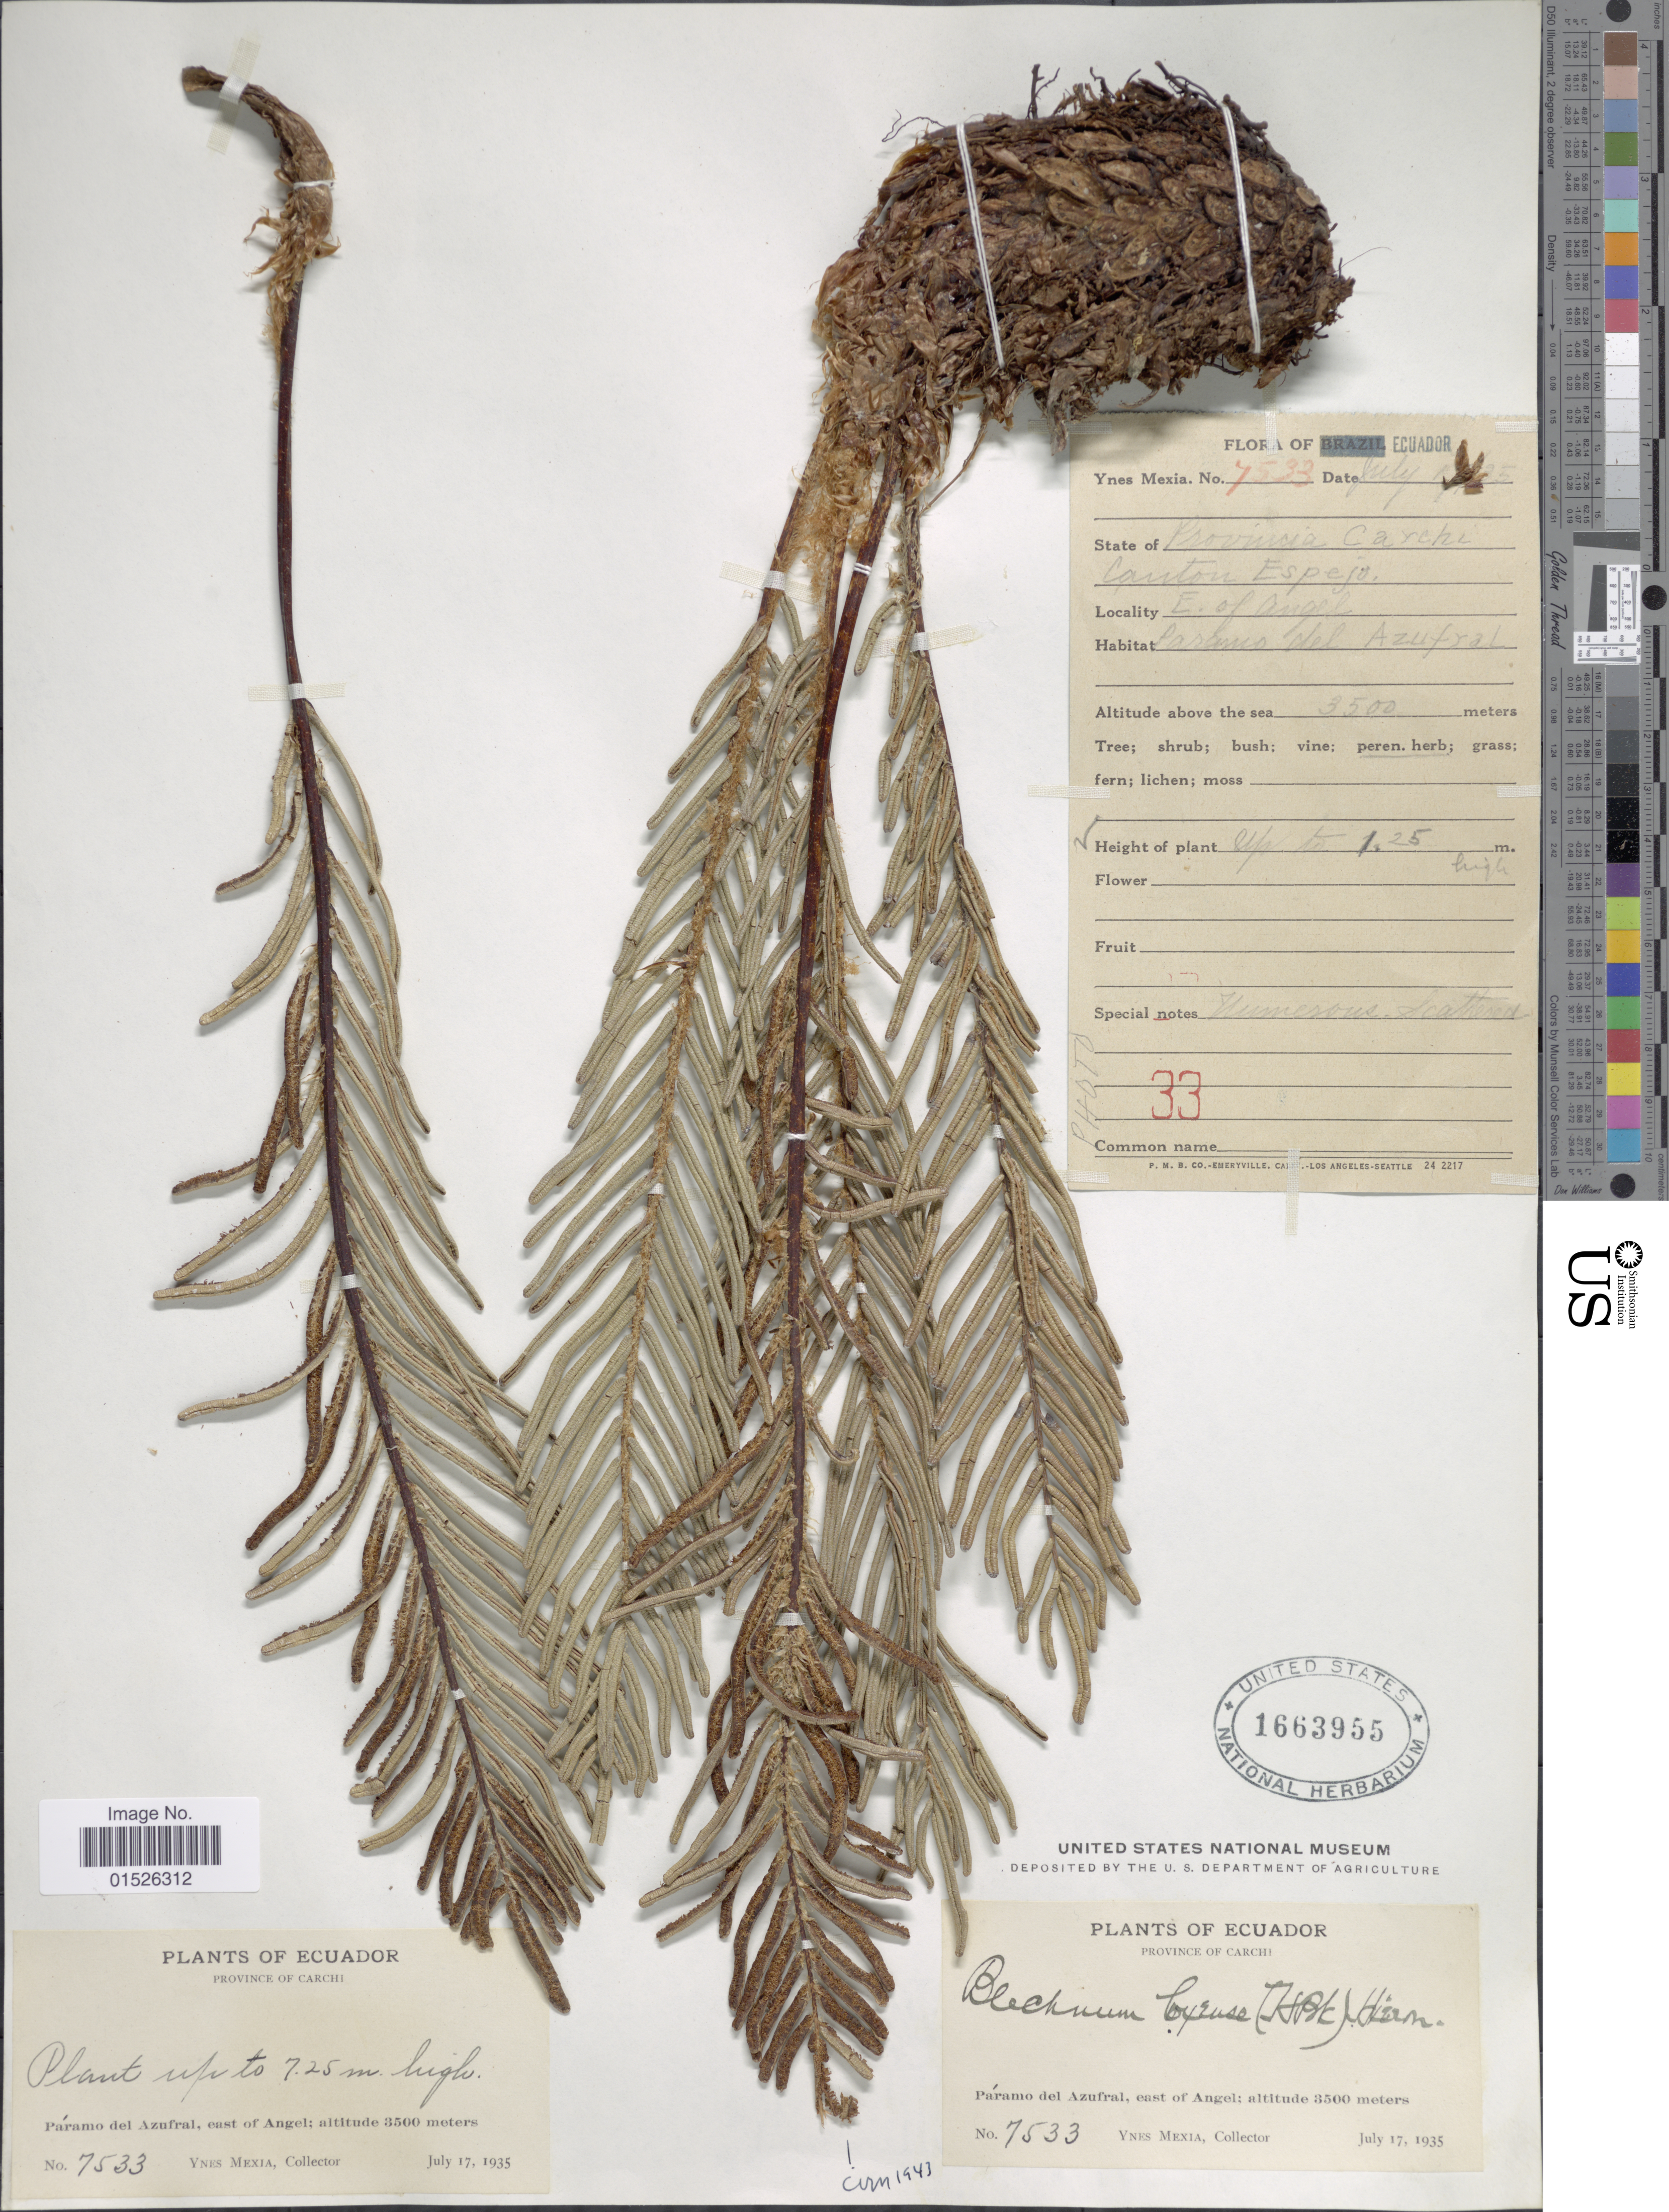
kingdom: Plantae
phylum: Tracheophyta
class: Polypodiopsida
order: Polypodiales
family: Blechnaceae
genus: Blechnum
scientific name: Blechnum loxense var. loxense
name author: (Kunth) Hook. ex Salomon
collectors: Y. Mexia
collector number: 7533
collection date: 1935-07-17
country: Ecuador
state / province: Carchi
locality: Ecuador, Province of Carchi, Paramo del Azufrai, east of Angel.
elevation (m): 3500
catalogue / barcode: US 1663955